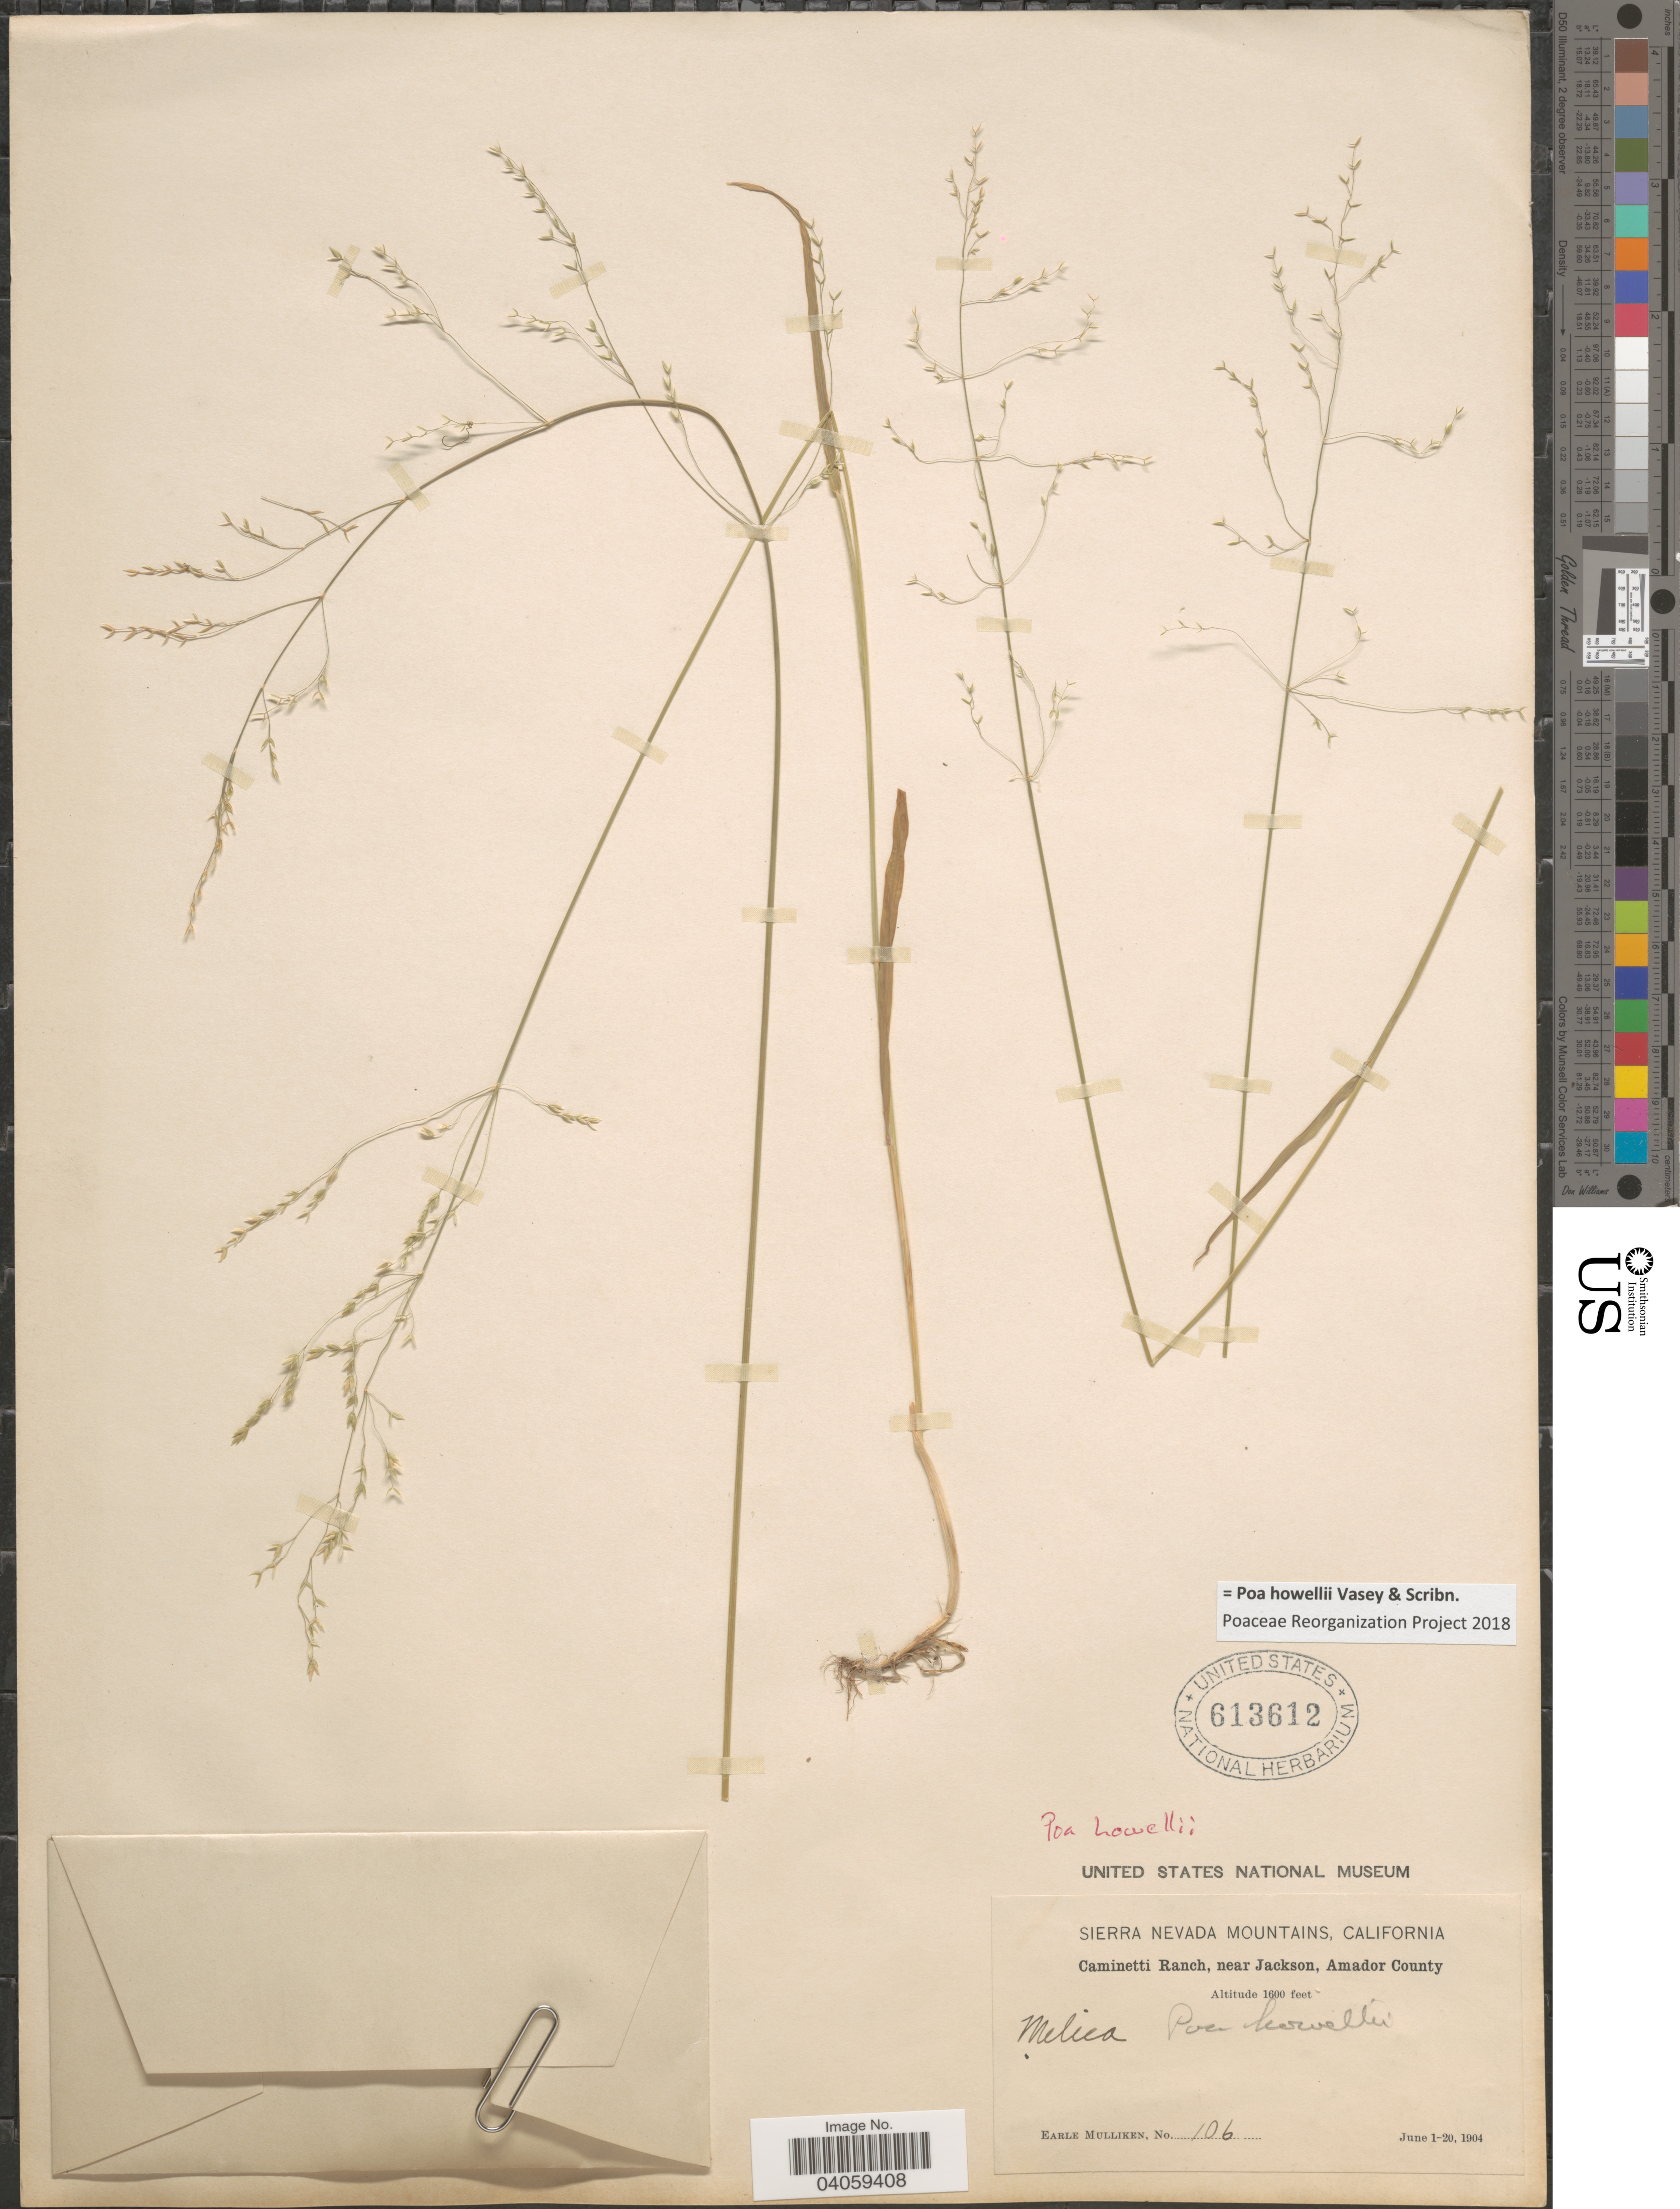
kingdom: Plantae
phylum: Tracheophyta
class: Liliopsida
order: Poales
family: Poaceae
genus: Poa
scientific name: Poa howellii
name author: Vasey & Scribn.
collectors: E. Mulliken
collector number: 106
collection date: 1904-06-01/1904-06-20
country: United States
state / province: California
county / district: Amador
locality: Sierra Nevada Mountains. Caminetti Ranch, near Jackson, Amador County.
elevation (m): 488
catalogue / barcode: US 613612